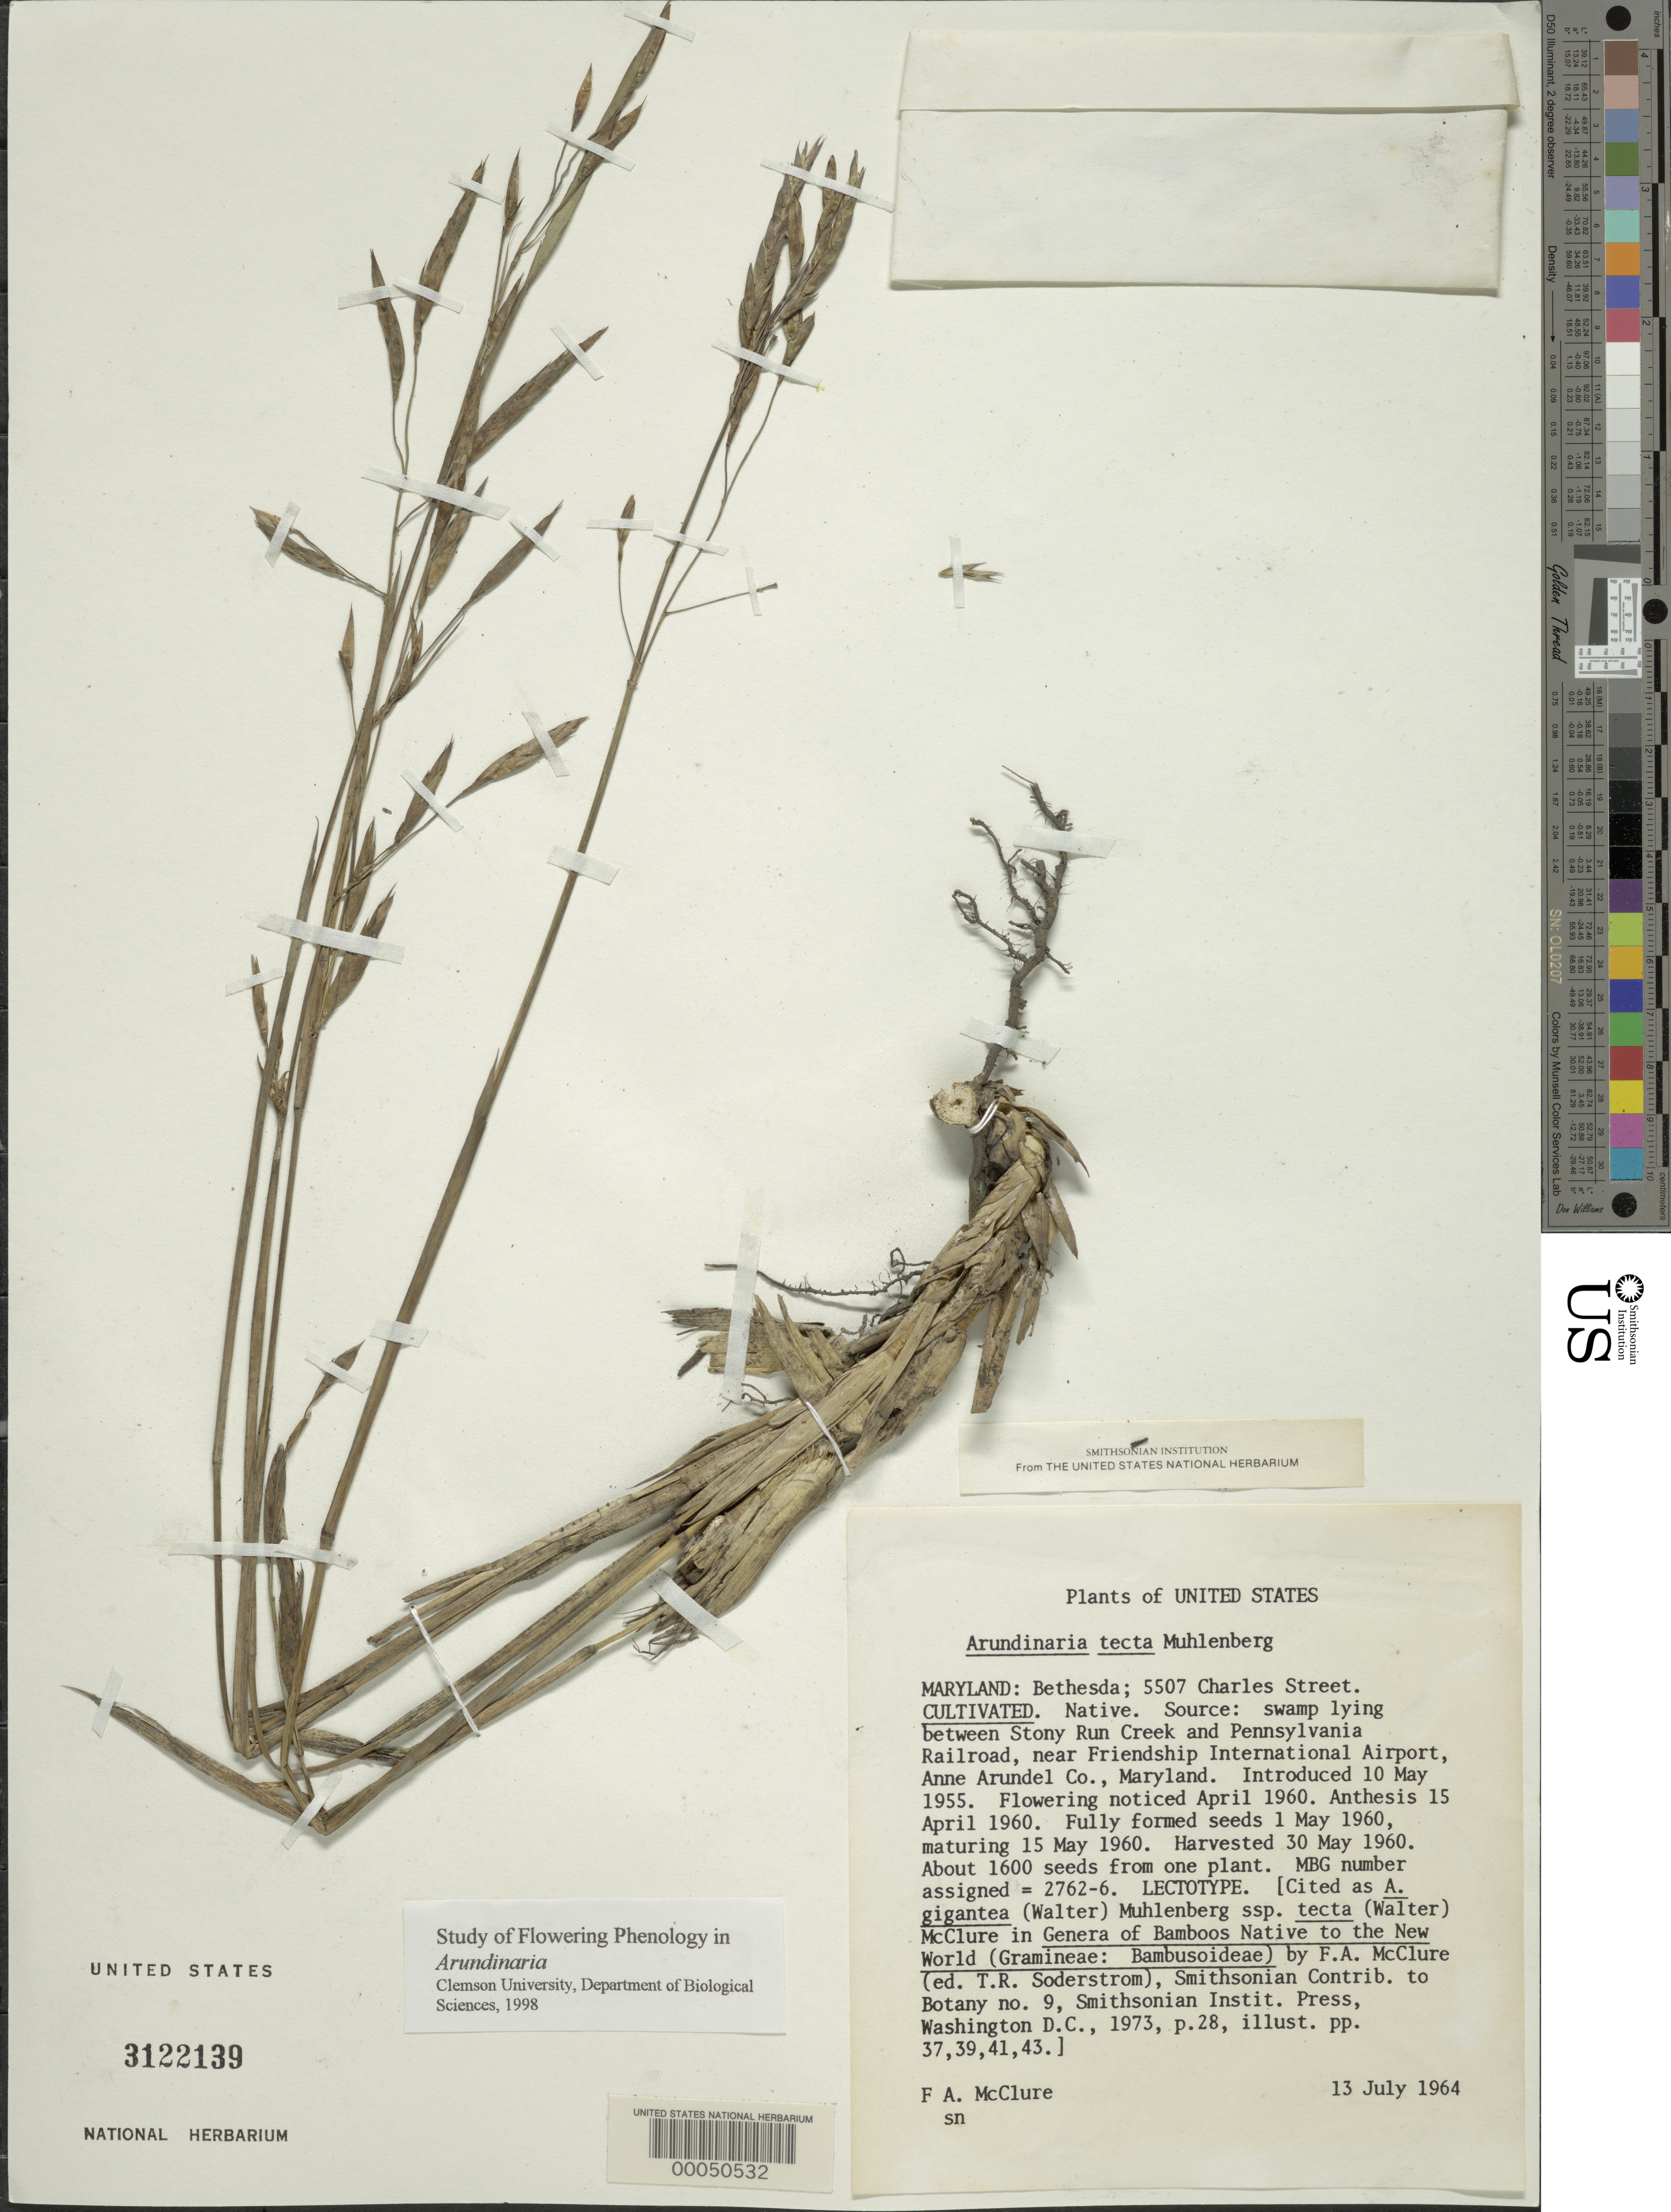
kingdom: Plantae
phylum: Tracheophyta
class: Liliopsida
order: Poales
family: Poaceae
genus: Arundinaria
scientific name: Arundinaria tecta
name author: (Walter) Muhl.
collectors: F. A. McClure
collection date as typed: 13 Jul 1964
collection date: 1964-07-13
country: United States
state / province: Maryland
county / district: Montgomery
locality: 5507 Charles Street, Bethesda (McClure's garden)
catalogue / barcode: US 3122139